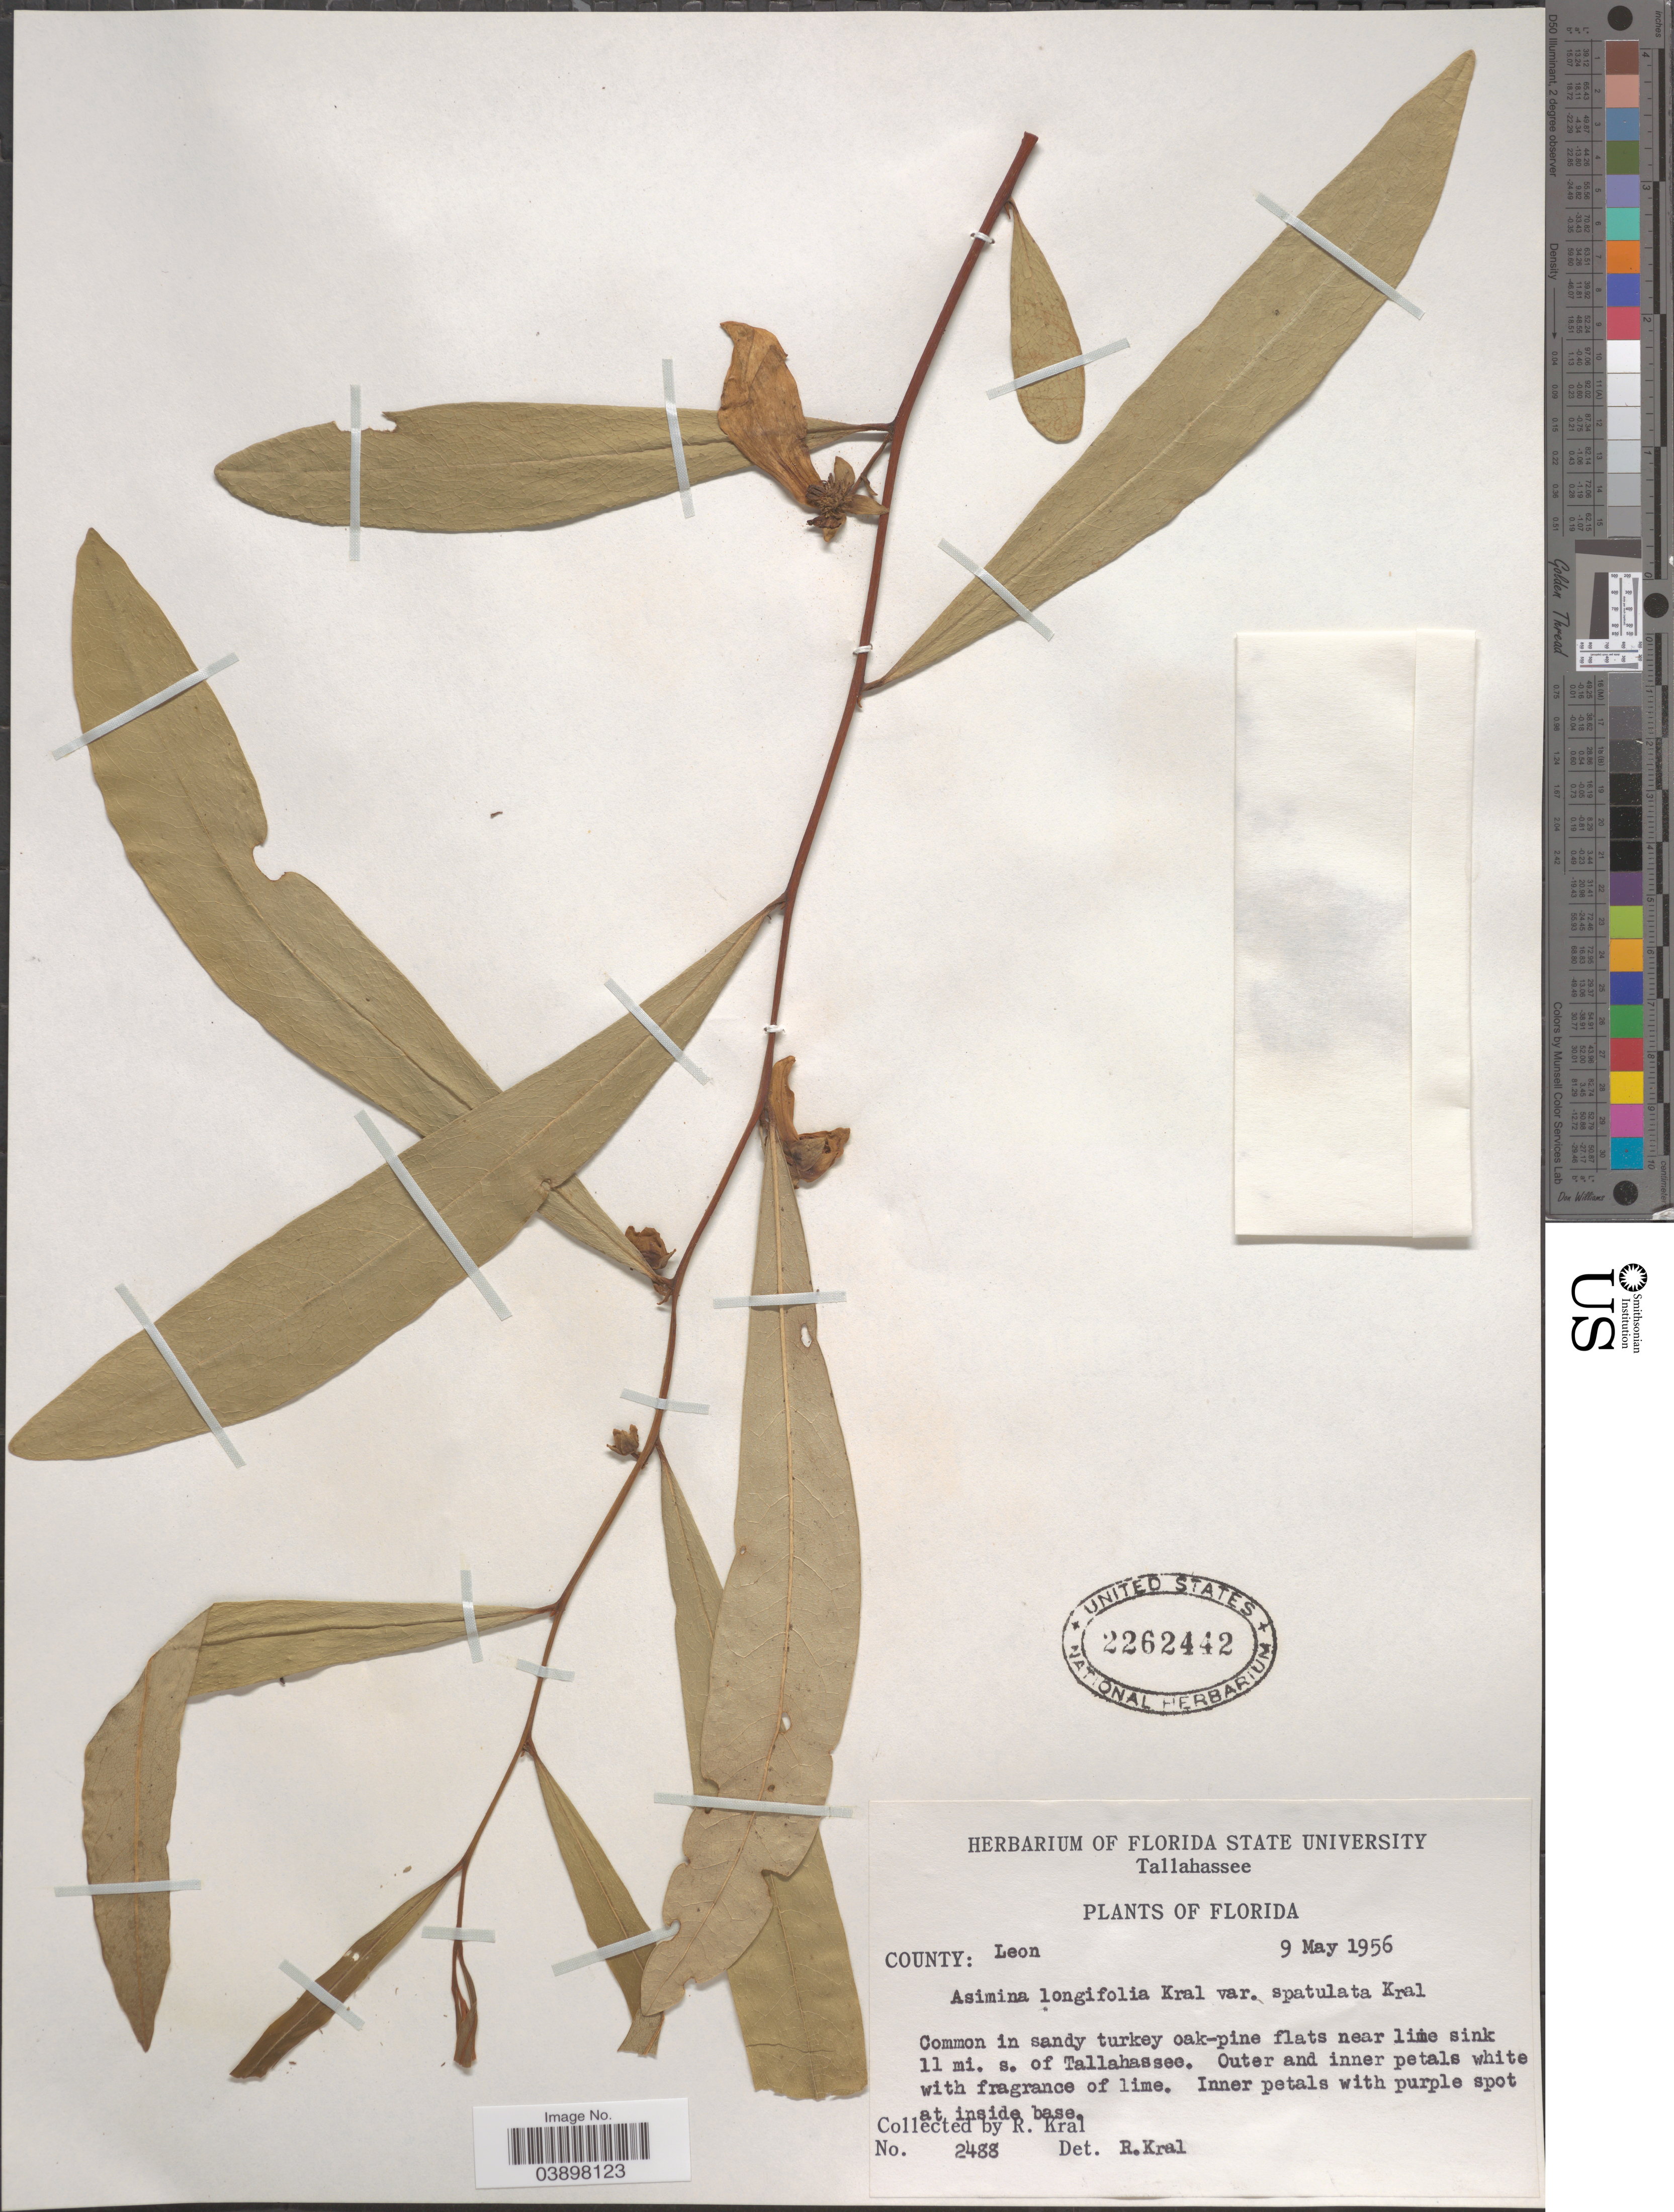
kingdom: Plantae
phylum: Tracheophyta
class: Magnoliopsida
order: Magnoliales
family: Annonaceae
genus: Asimina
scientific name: Asimina longifolia var. spatulata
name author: Kral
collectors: R. Kral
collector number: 2488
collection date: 1956-05-09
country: United States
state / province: Florida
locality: County: Leon. Near lime sink 11 mi. s. of Tallahassee.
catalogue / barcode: US 2262442